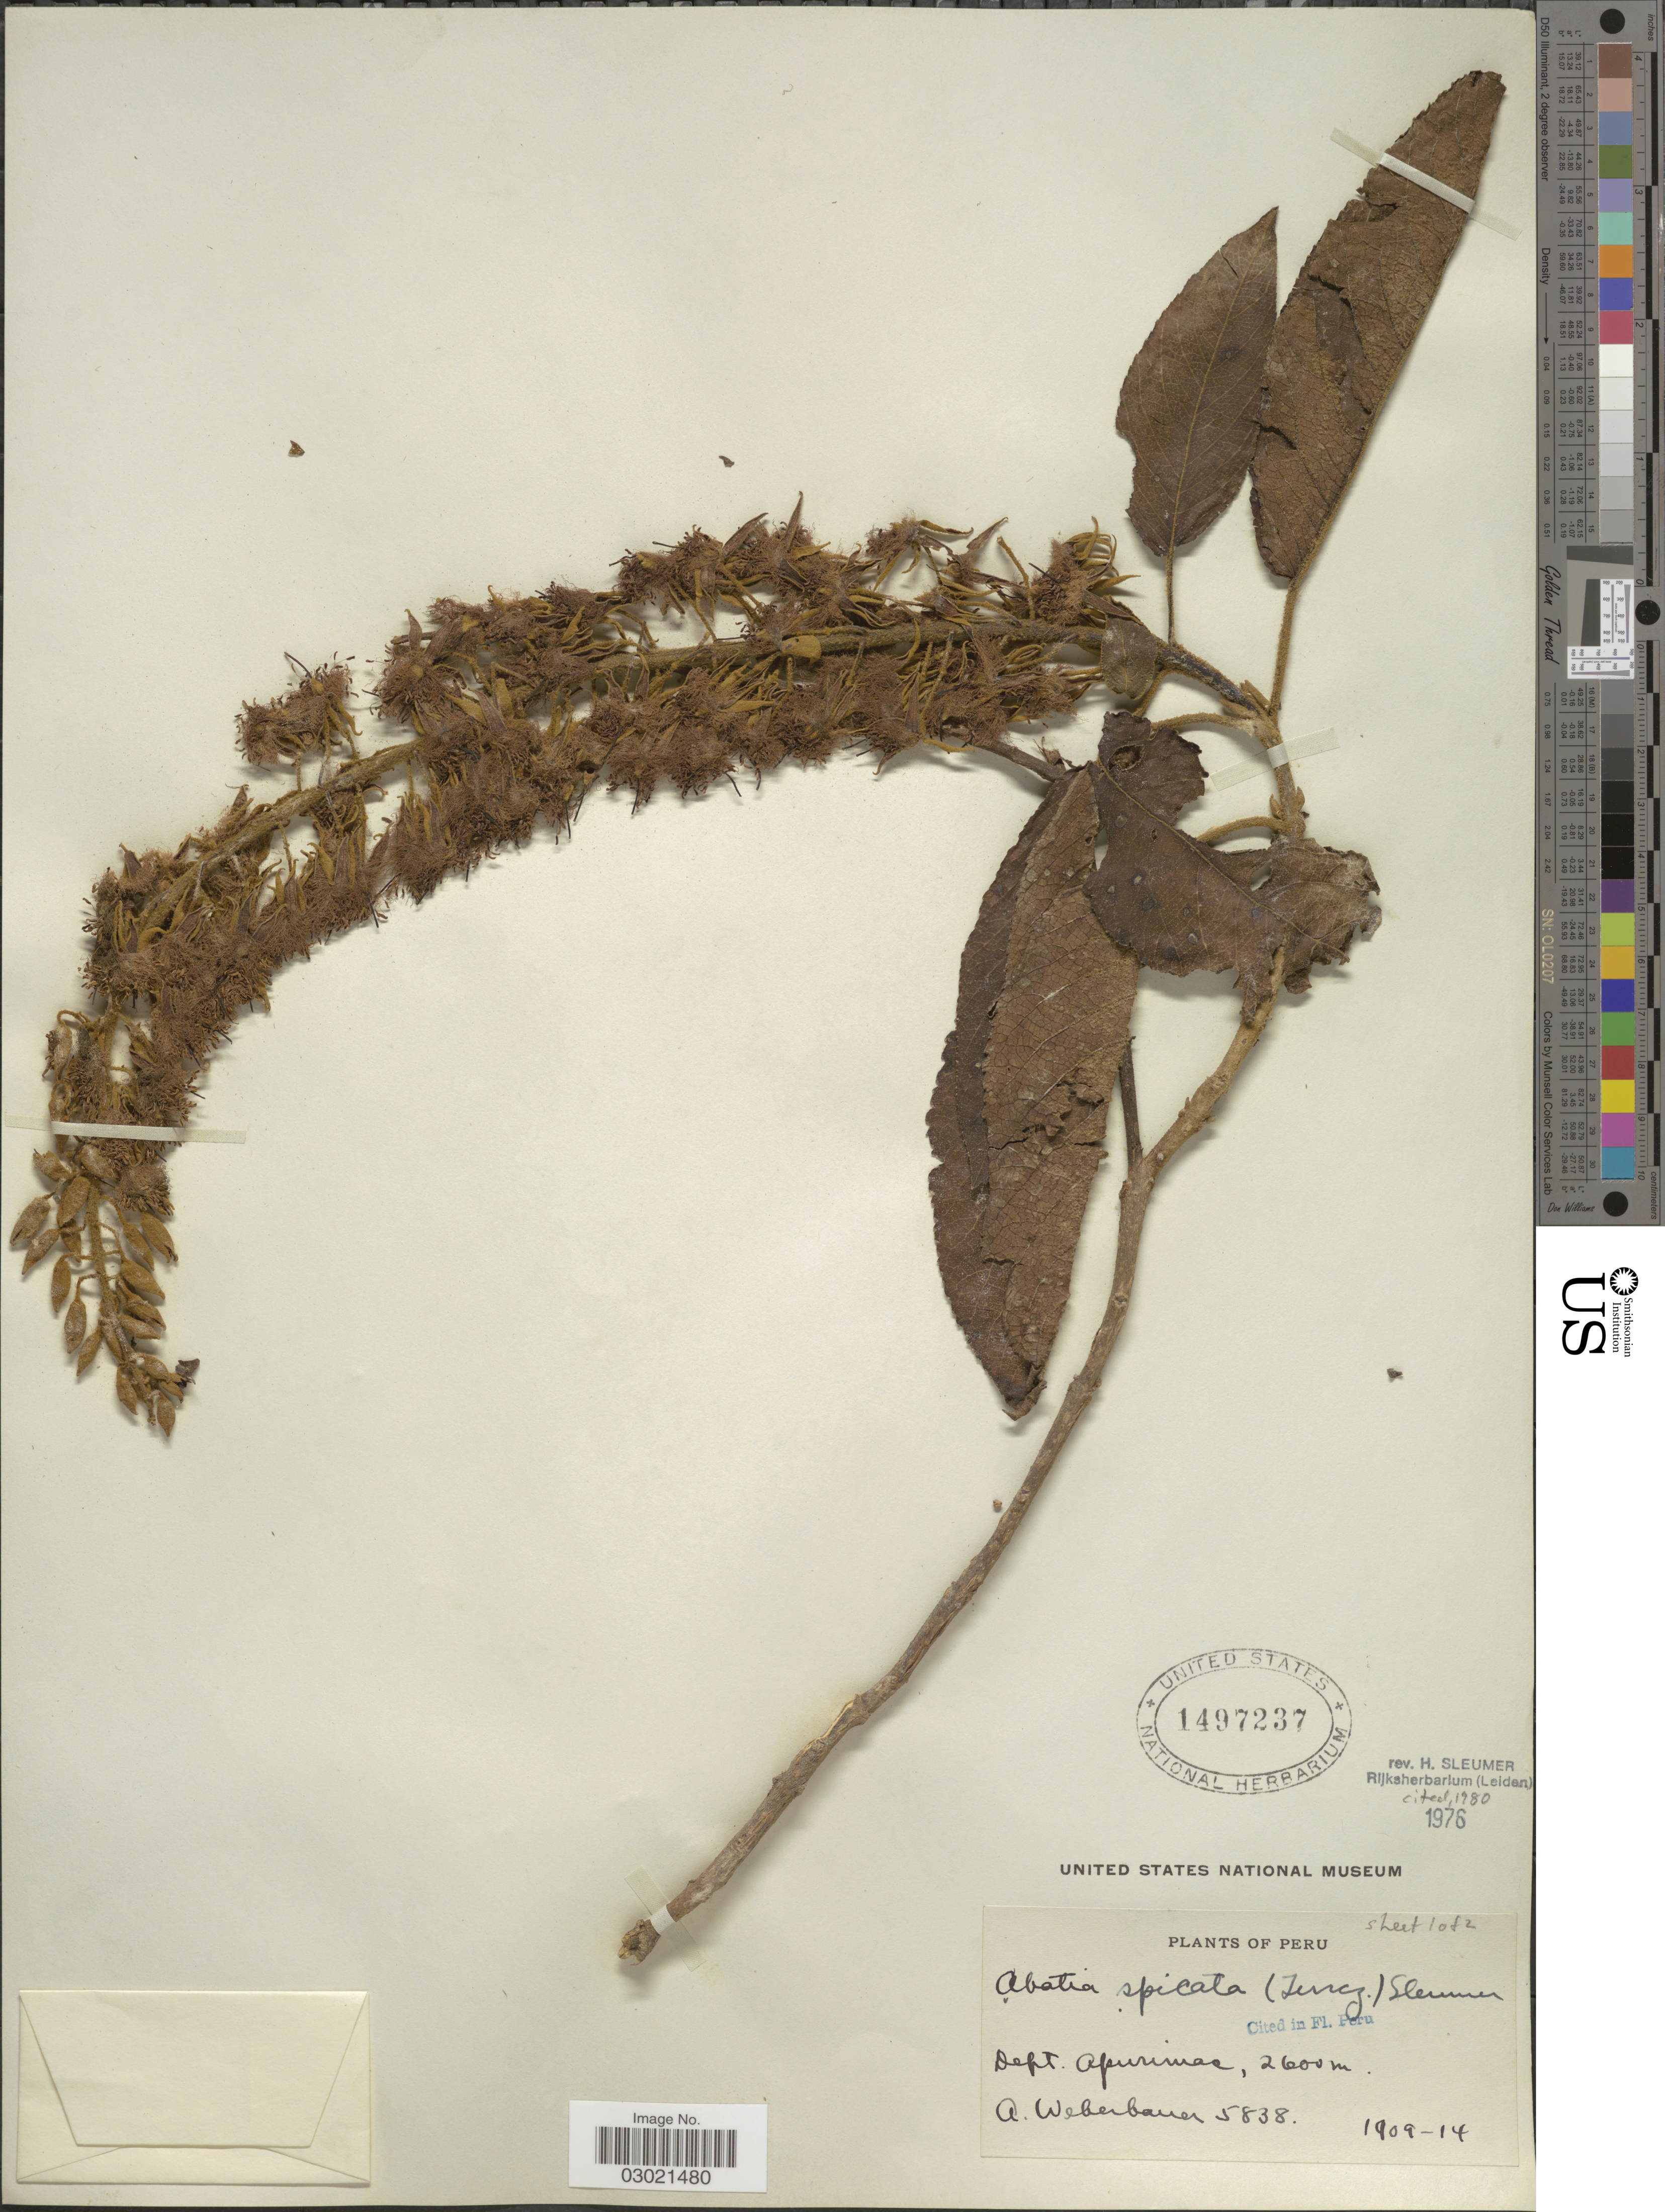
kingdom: Plantae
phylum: Tracheophyta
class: Magnoliopsida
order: Malpighiales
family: Salicaceae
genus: Abatia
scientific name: Abatia spicata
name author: (Turcz.) Sleumer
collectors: A. Weberbauer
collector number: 5838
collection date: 1909/1914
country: Peru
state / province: Apurímac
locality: Dept. Apurimac.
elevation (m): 2600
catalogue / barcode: US 1497237